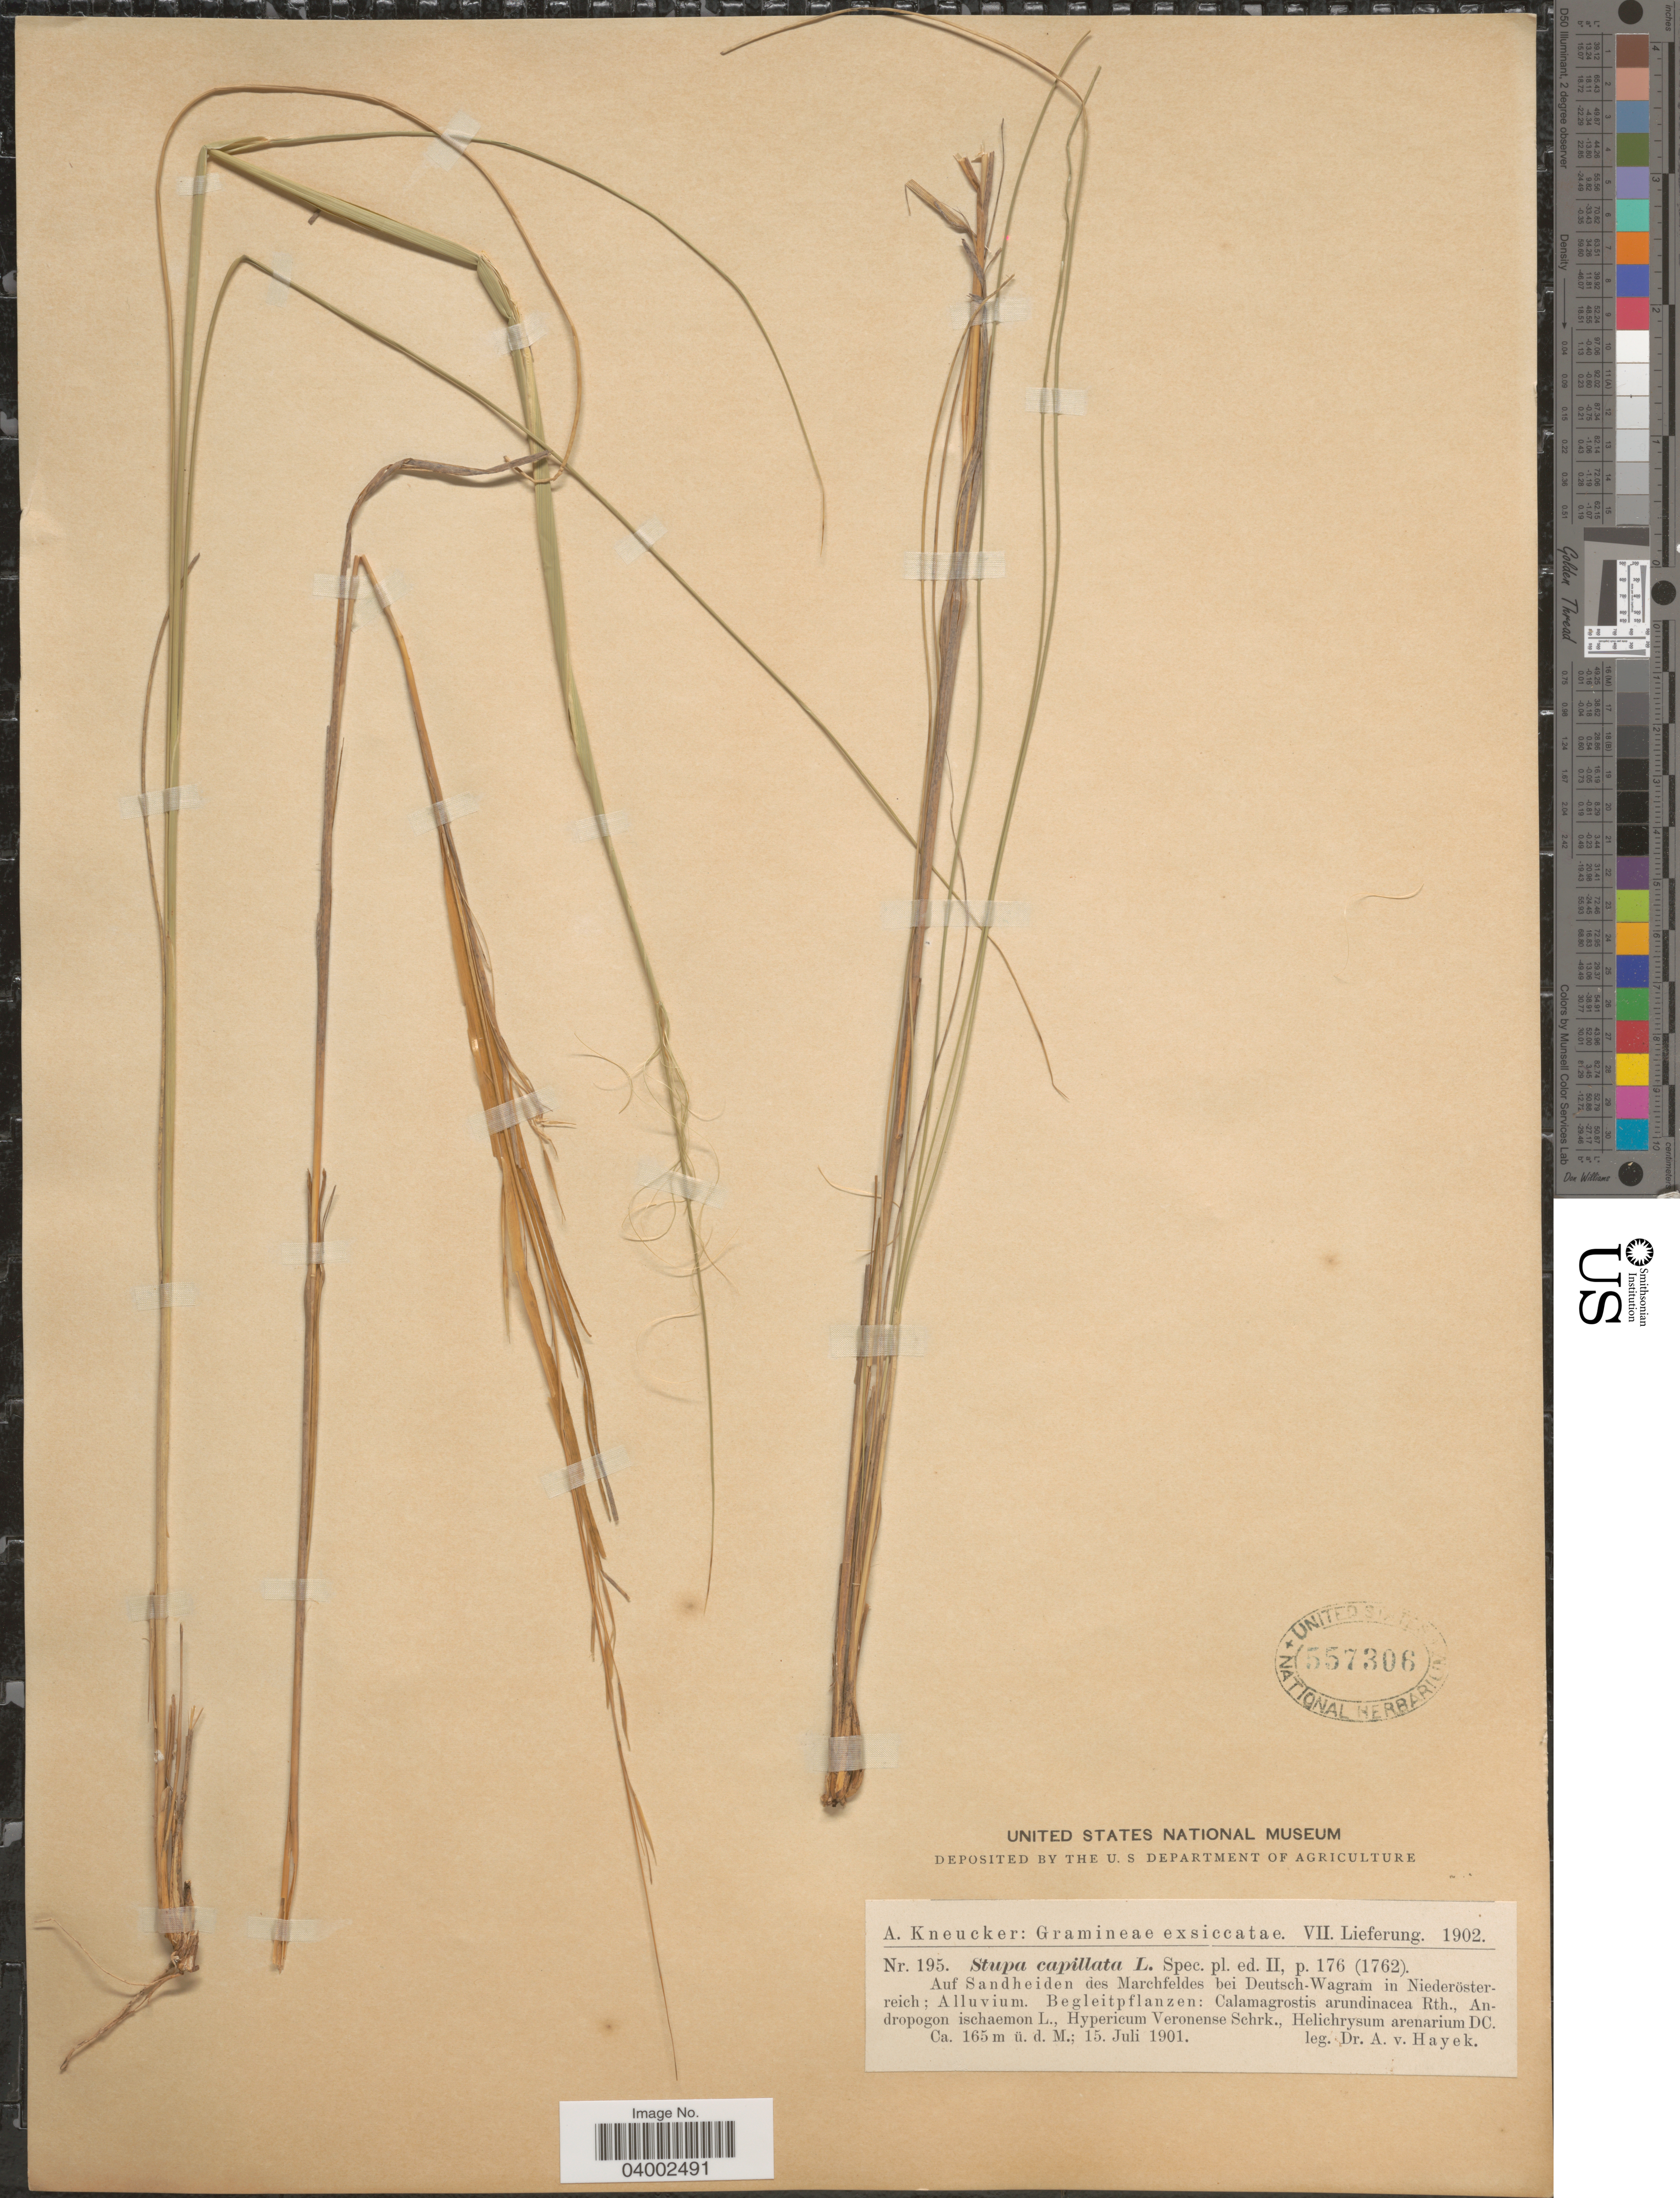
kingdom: Plantae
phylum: Tracheophyta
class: Liliopsida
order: Poales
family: Poaceae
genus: Stipa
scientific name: Stipa capillata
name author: L.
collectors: A. A. von Hayek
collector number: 195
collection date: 1901-07-15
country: Austria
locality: Auf Sandheiden des Marchfeldes bei Deutsch-Wagram in Niederösterreich; Alluvium.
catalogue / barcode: US 557306